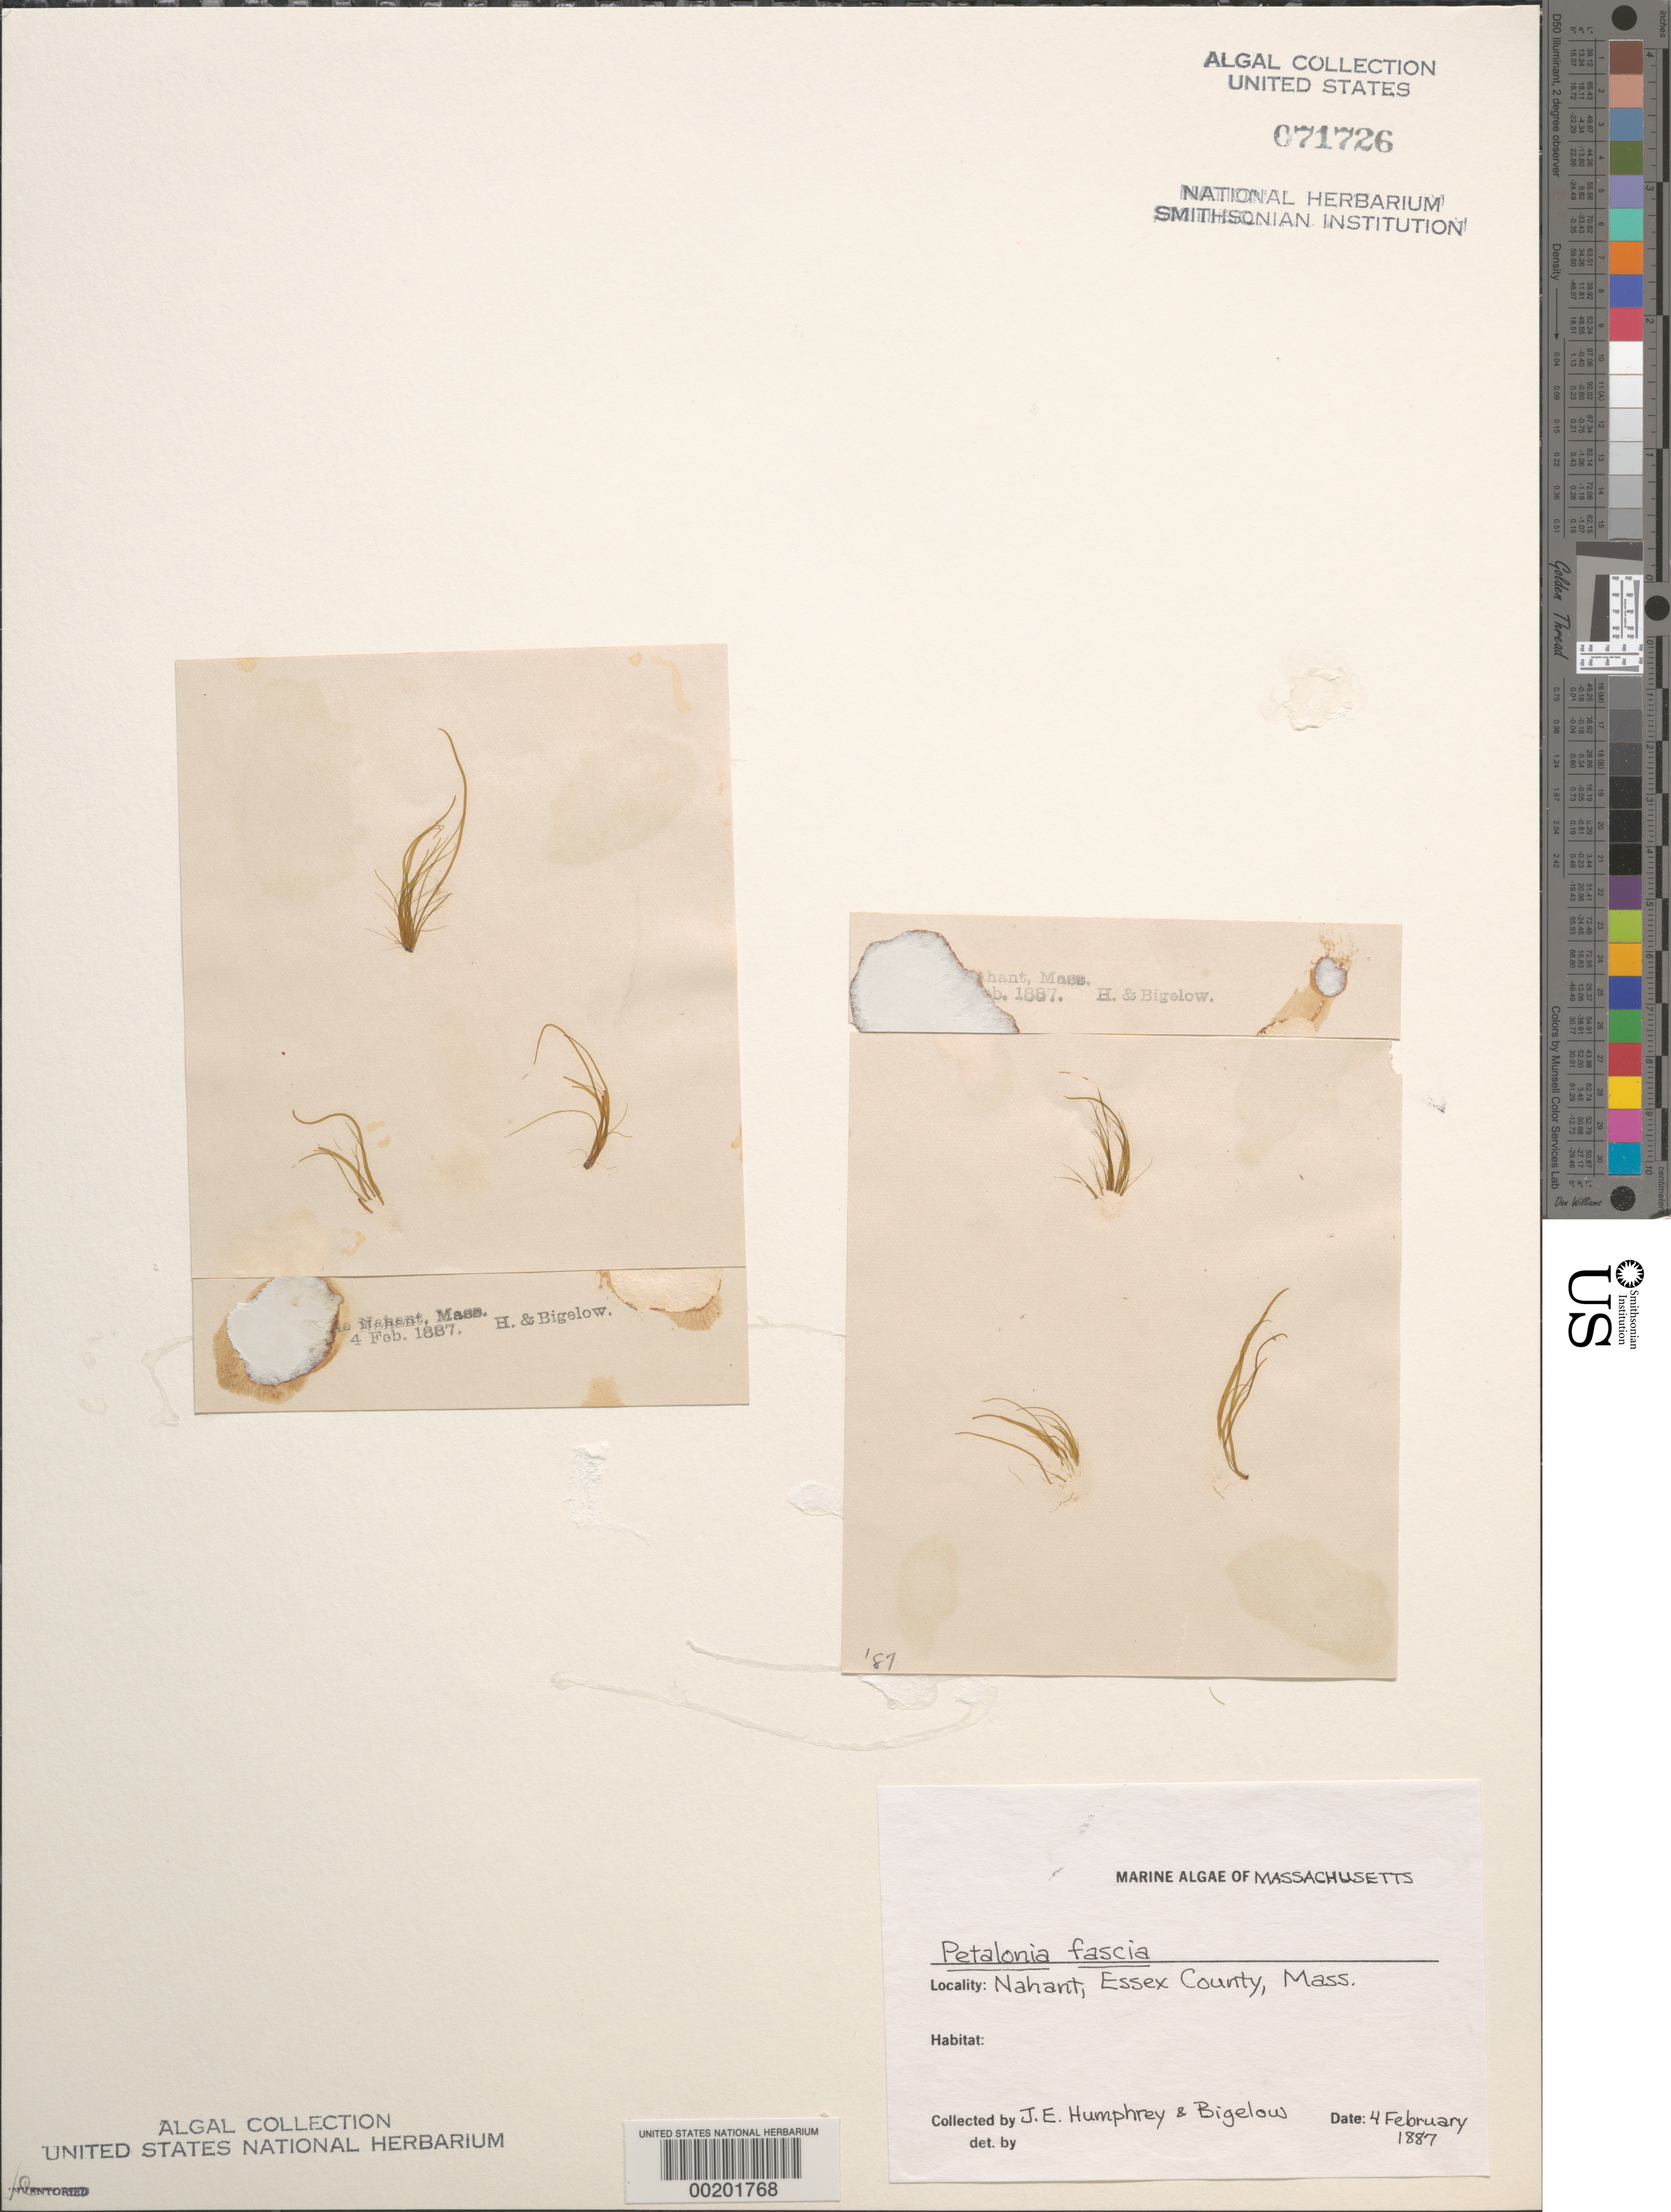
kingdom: Chromista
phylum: Ochrophyta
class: Phaeophyceae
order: Scytosiphonales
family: Scytosiphonaceae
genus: Petalonia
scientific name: Petalonia fascia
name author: (O.F. Müller) Kuntze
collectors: J. Humphrey & R. Bigelow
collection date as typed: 04 Feb 1887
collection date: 1887-02-04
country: United States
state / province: Massachusetts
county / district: Essex County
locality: Nahant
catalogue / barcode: US 71726